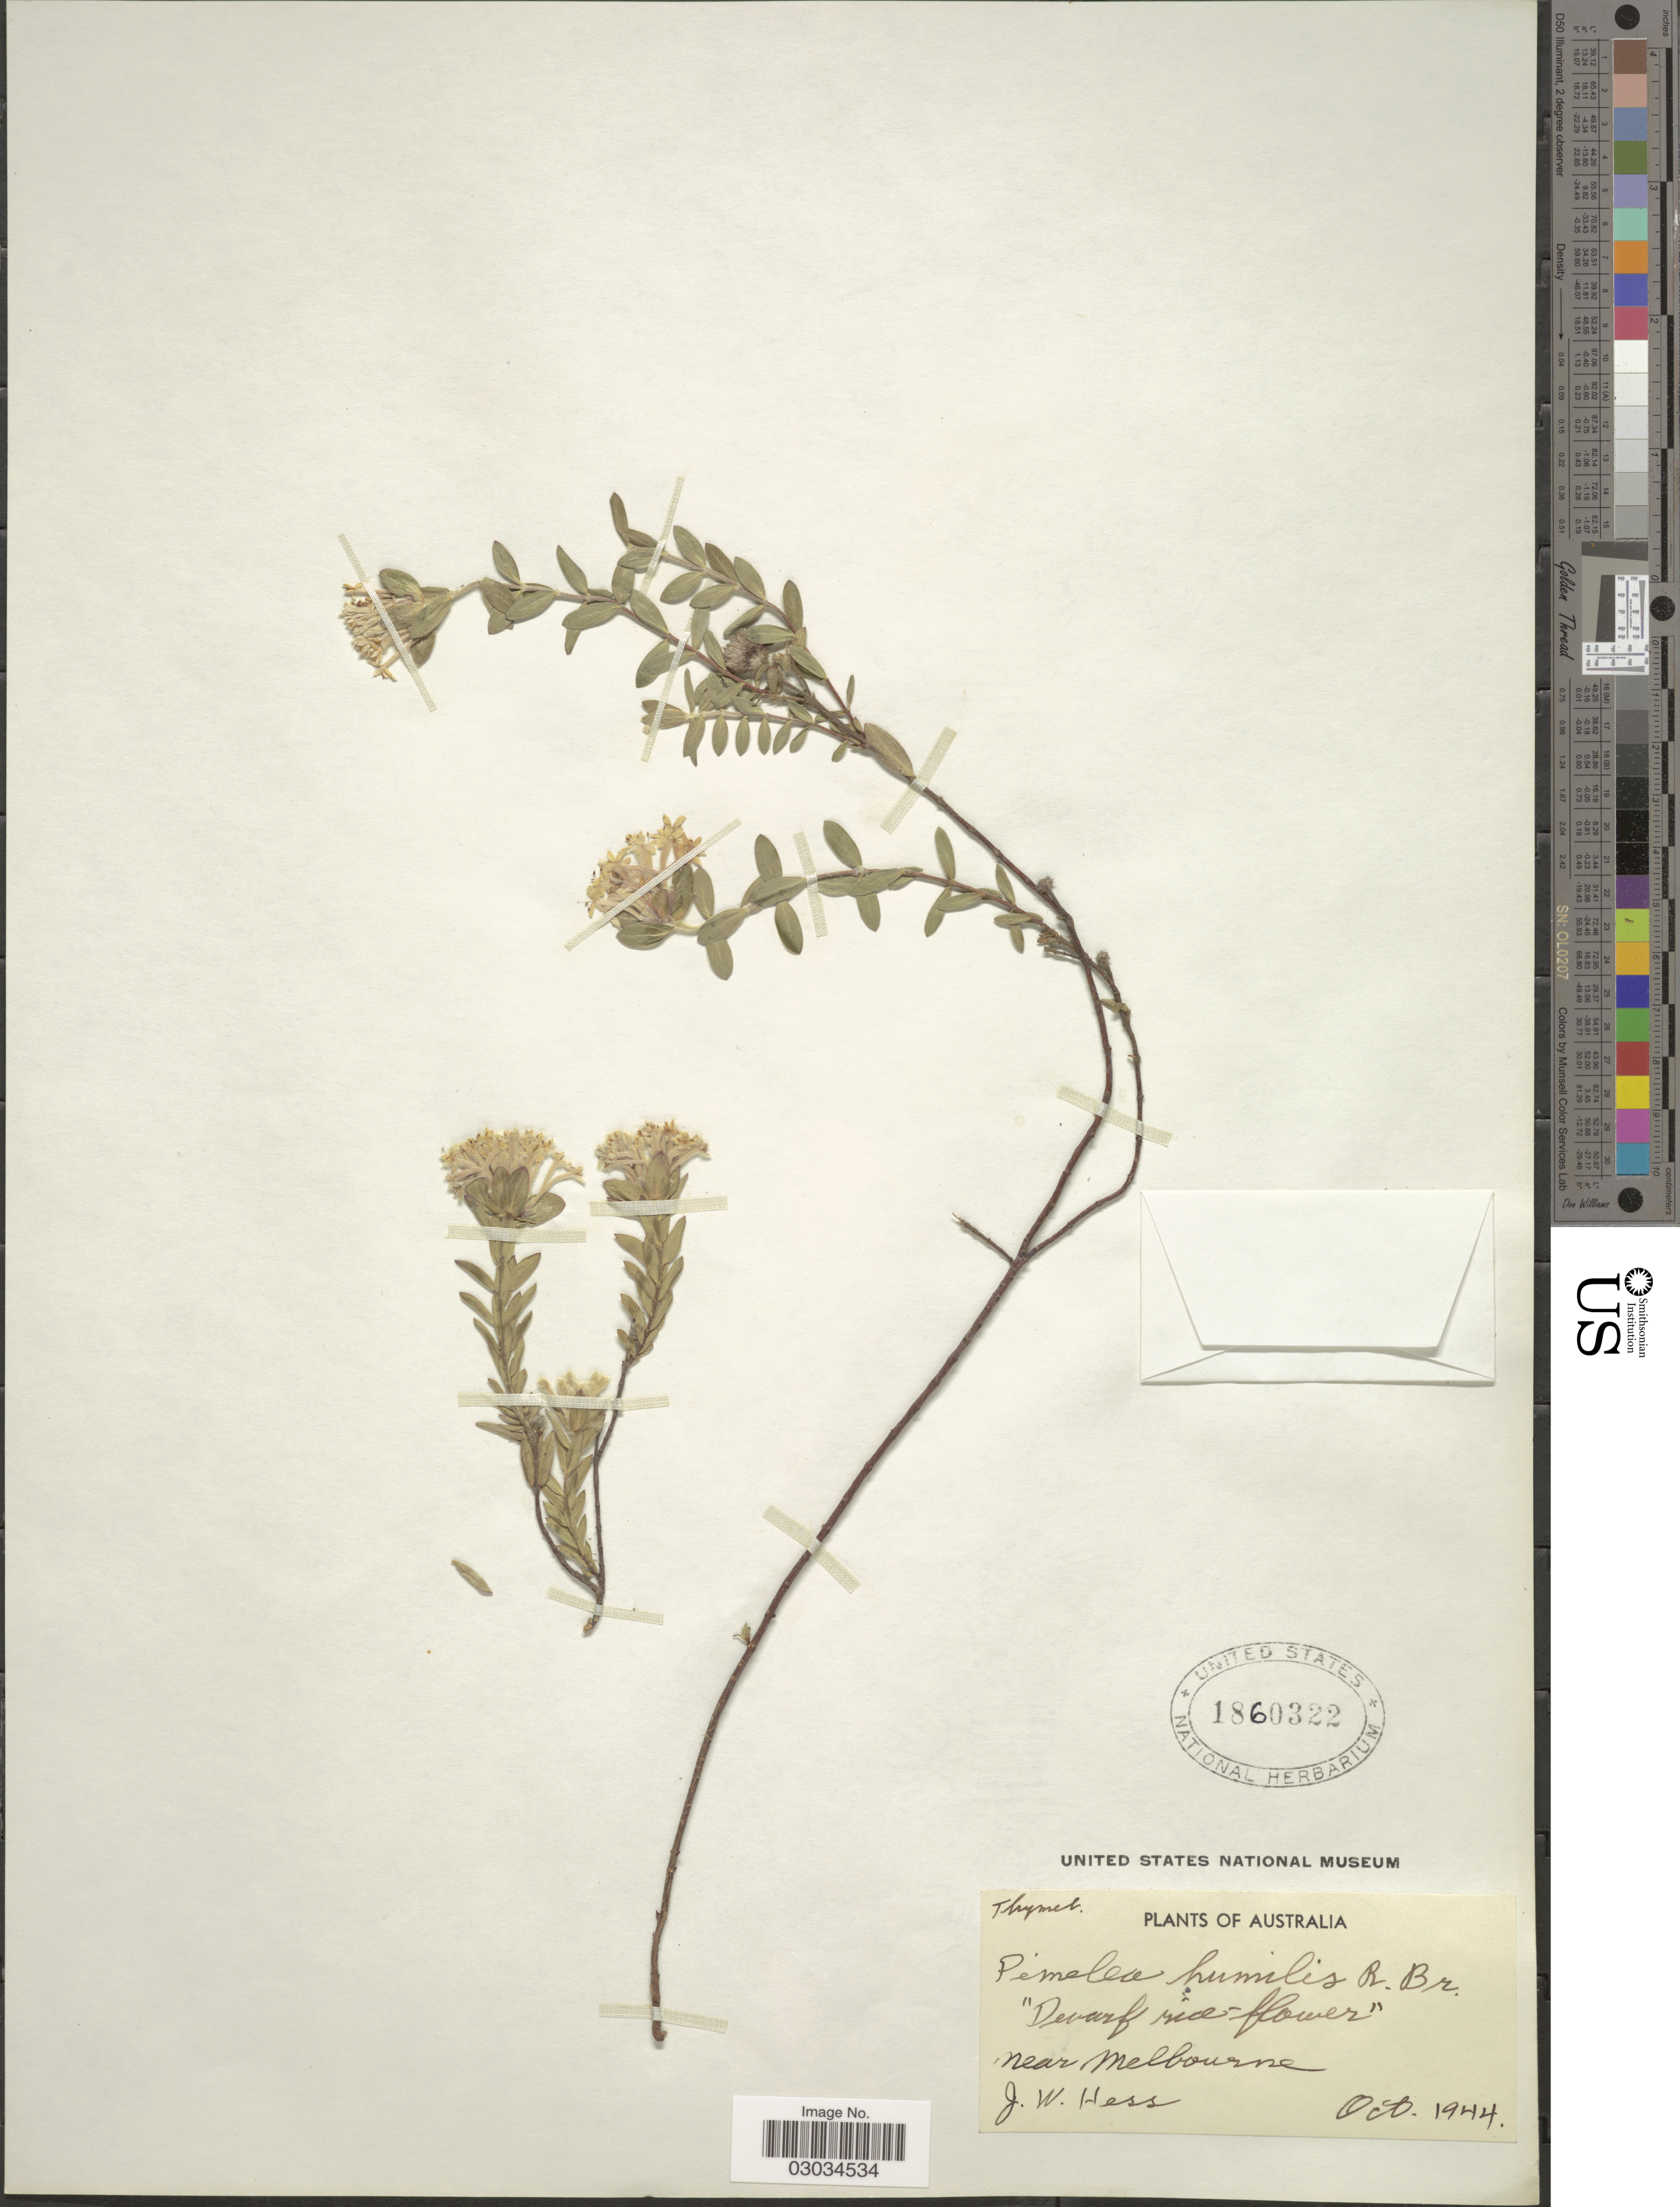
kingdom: Plantae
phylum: Tracheophyta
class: Magnoliopsida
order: Malvales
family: Thymelaeaceae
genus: Pimelea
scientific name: Pimelea humilis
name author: R. Br.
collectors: J. Hess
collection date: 1944-10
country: Australia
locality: Near Melbourne.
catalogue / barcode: US 1860322